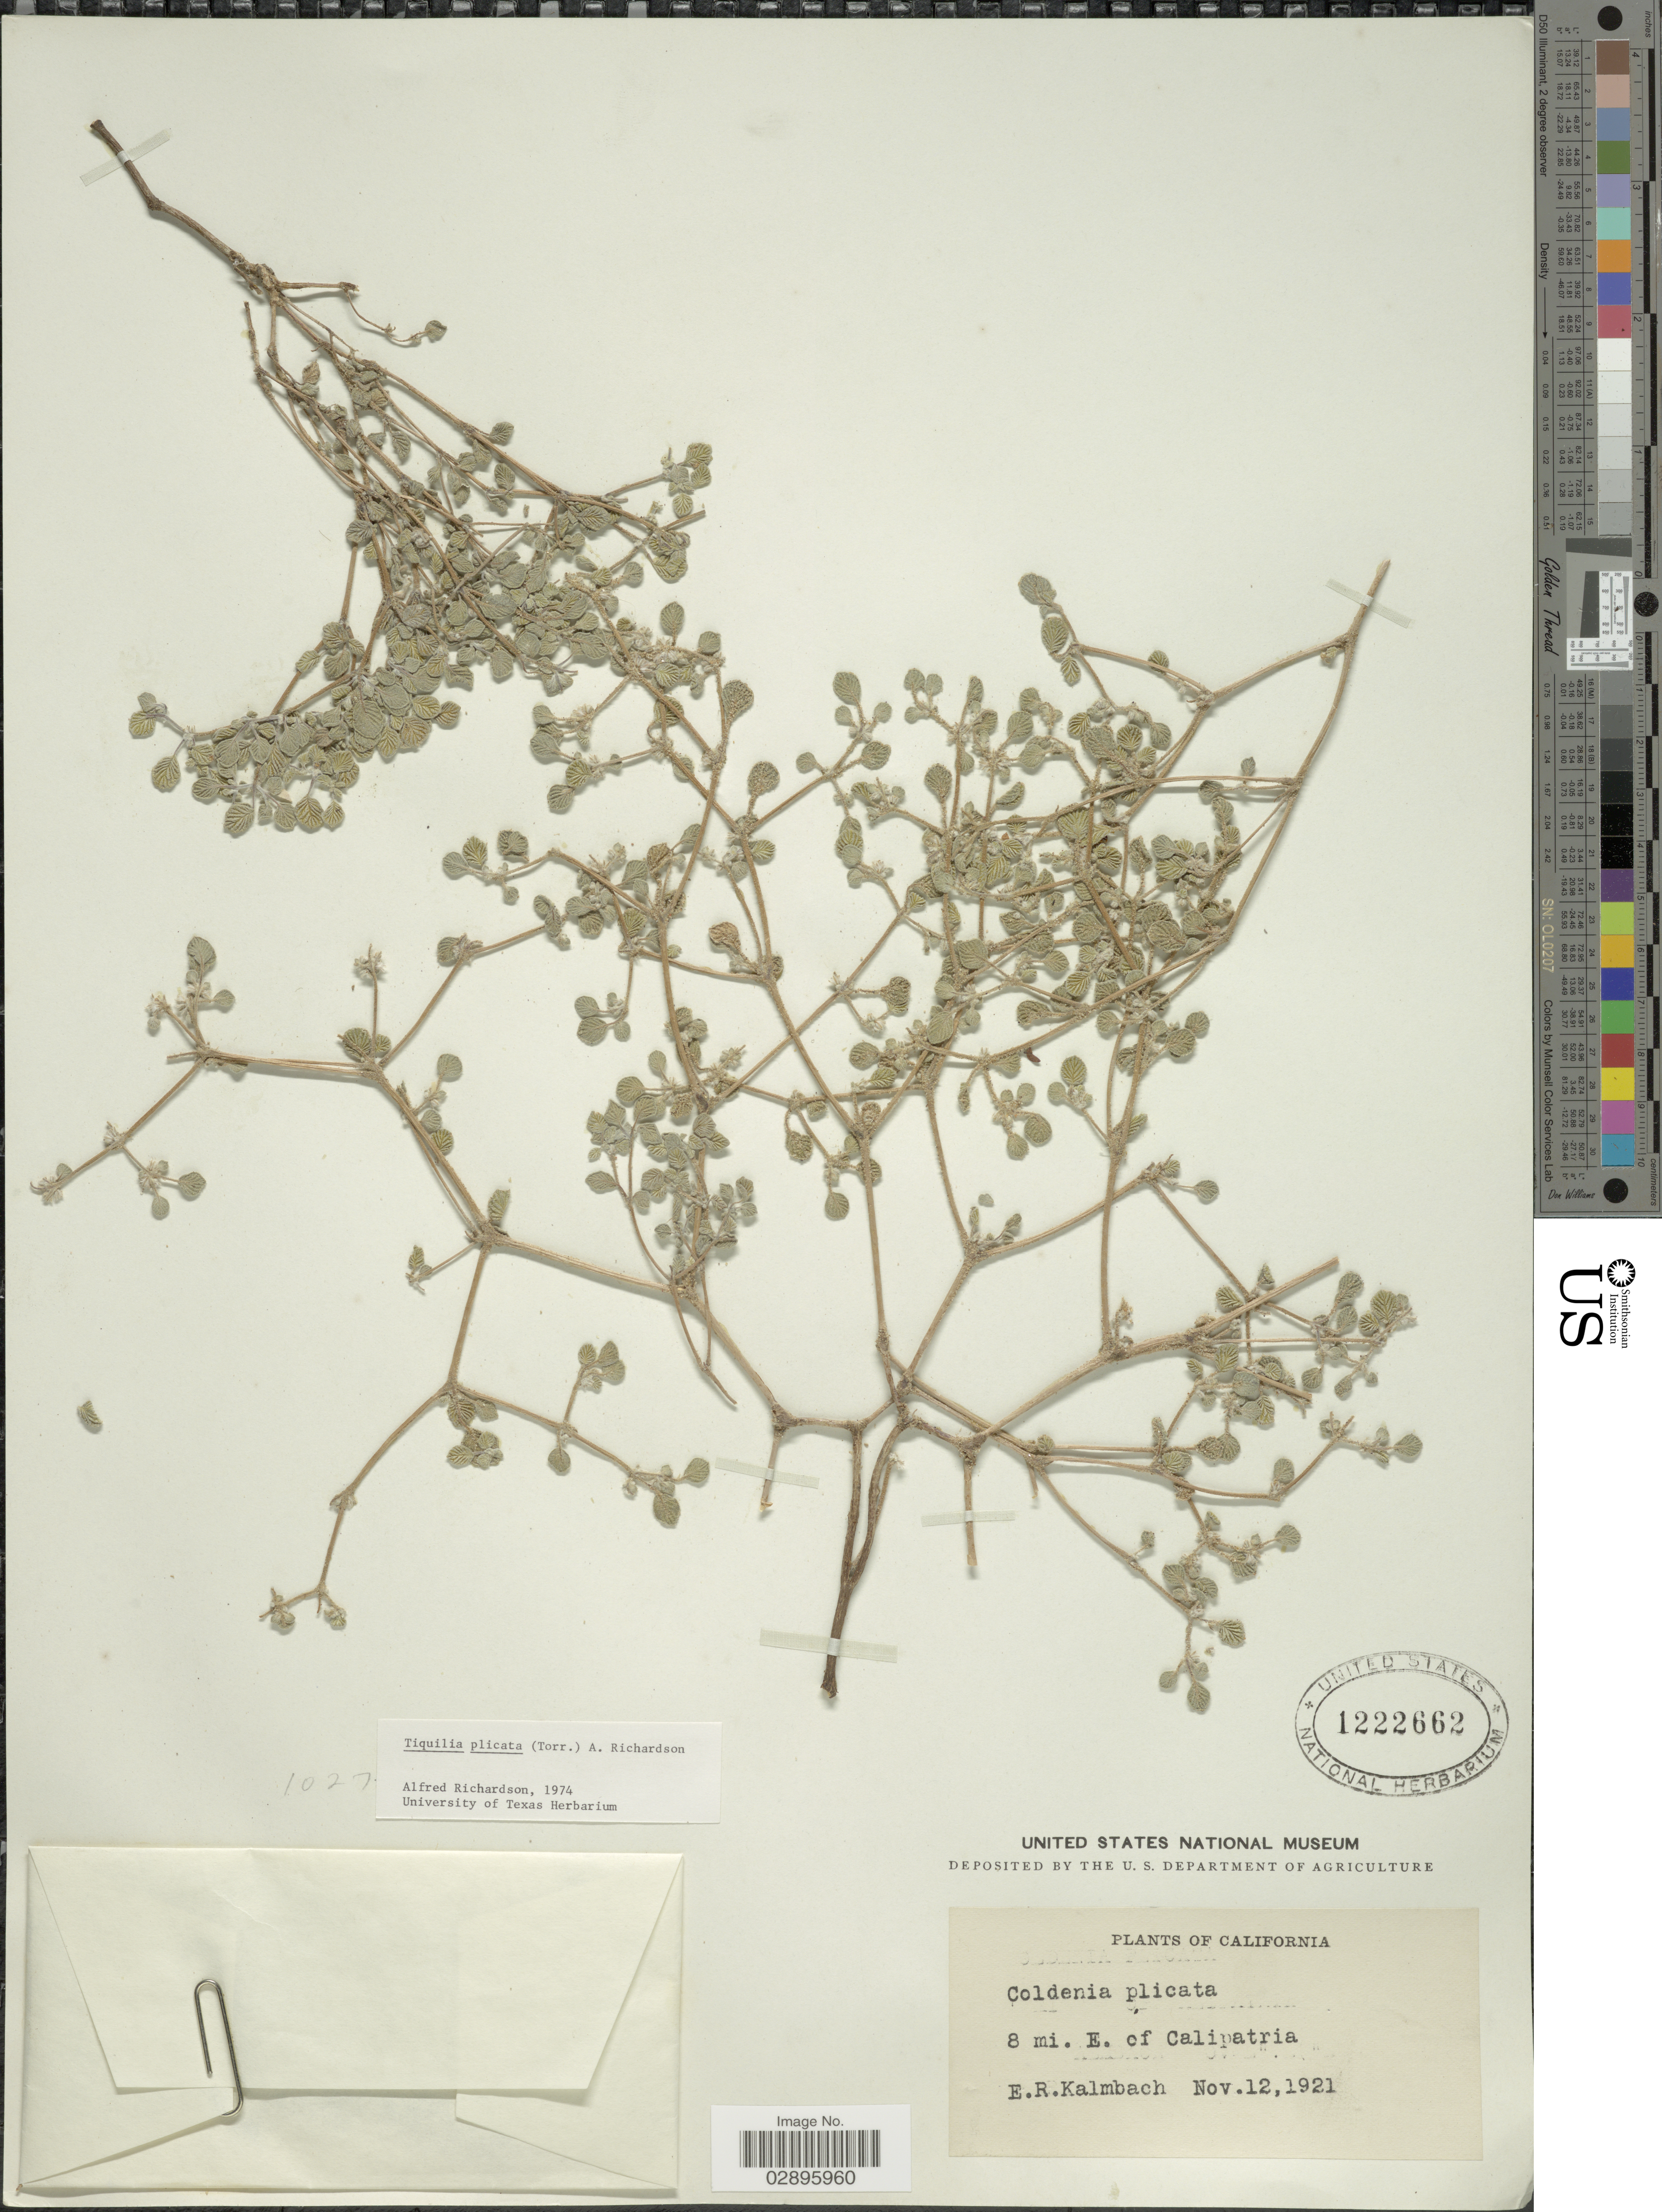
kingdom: Plantae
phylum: Tracheophyta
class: Magnoliopsida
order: Boraginales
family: Ehretiaceae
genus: Tiquilia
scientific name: Tiquilia plicata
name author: Torr.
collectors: E. Kalmbach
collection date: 1921-11-12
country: United States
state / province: California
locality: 8 mi. E. of Calipatria.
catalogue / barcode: US 1222662